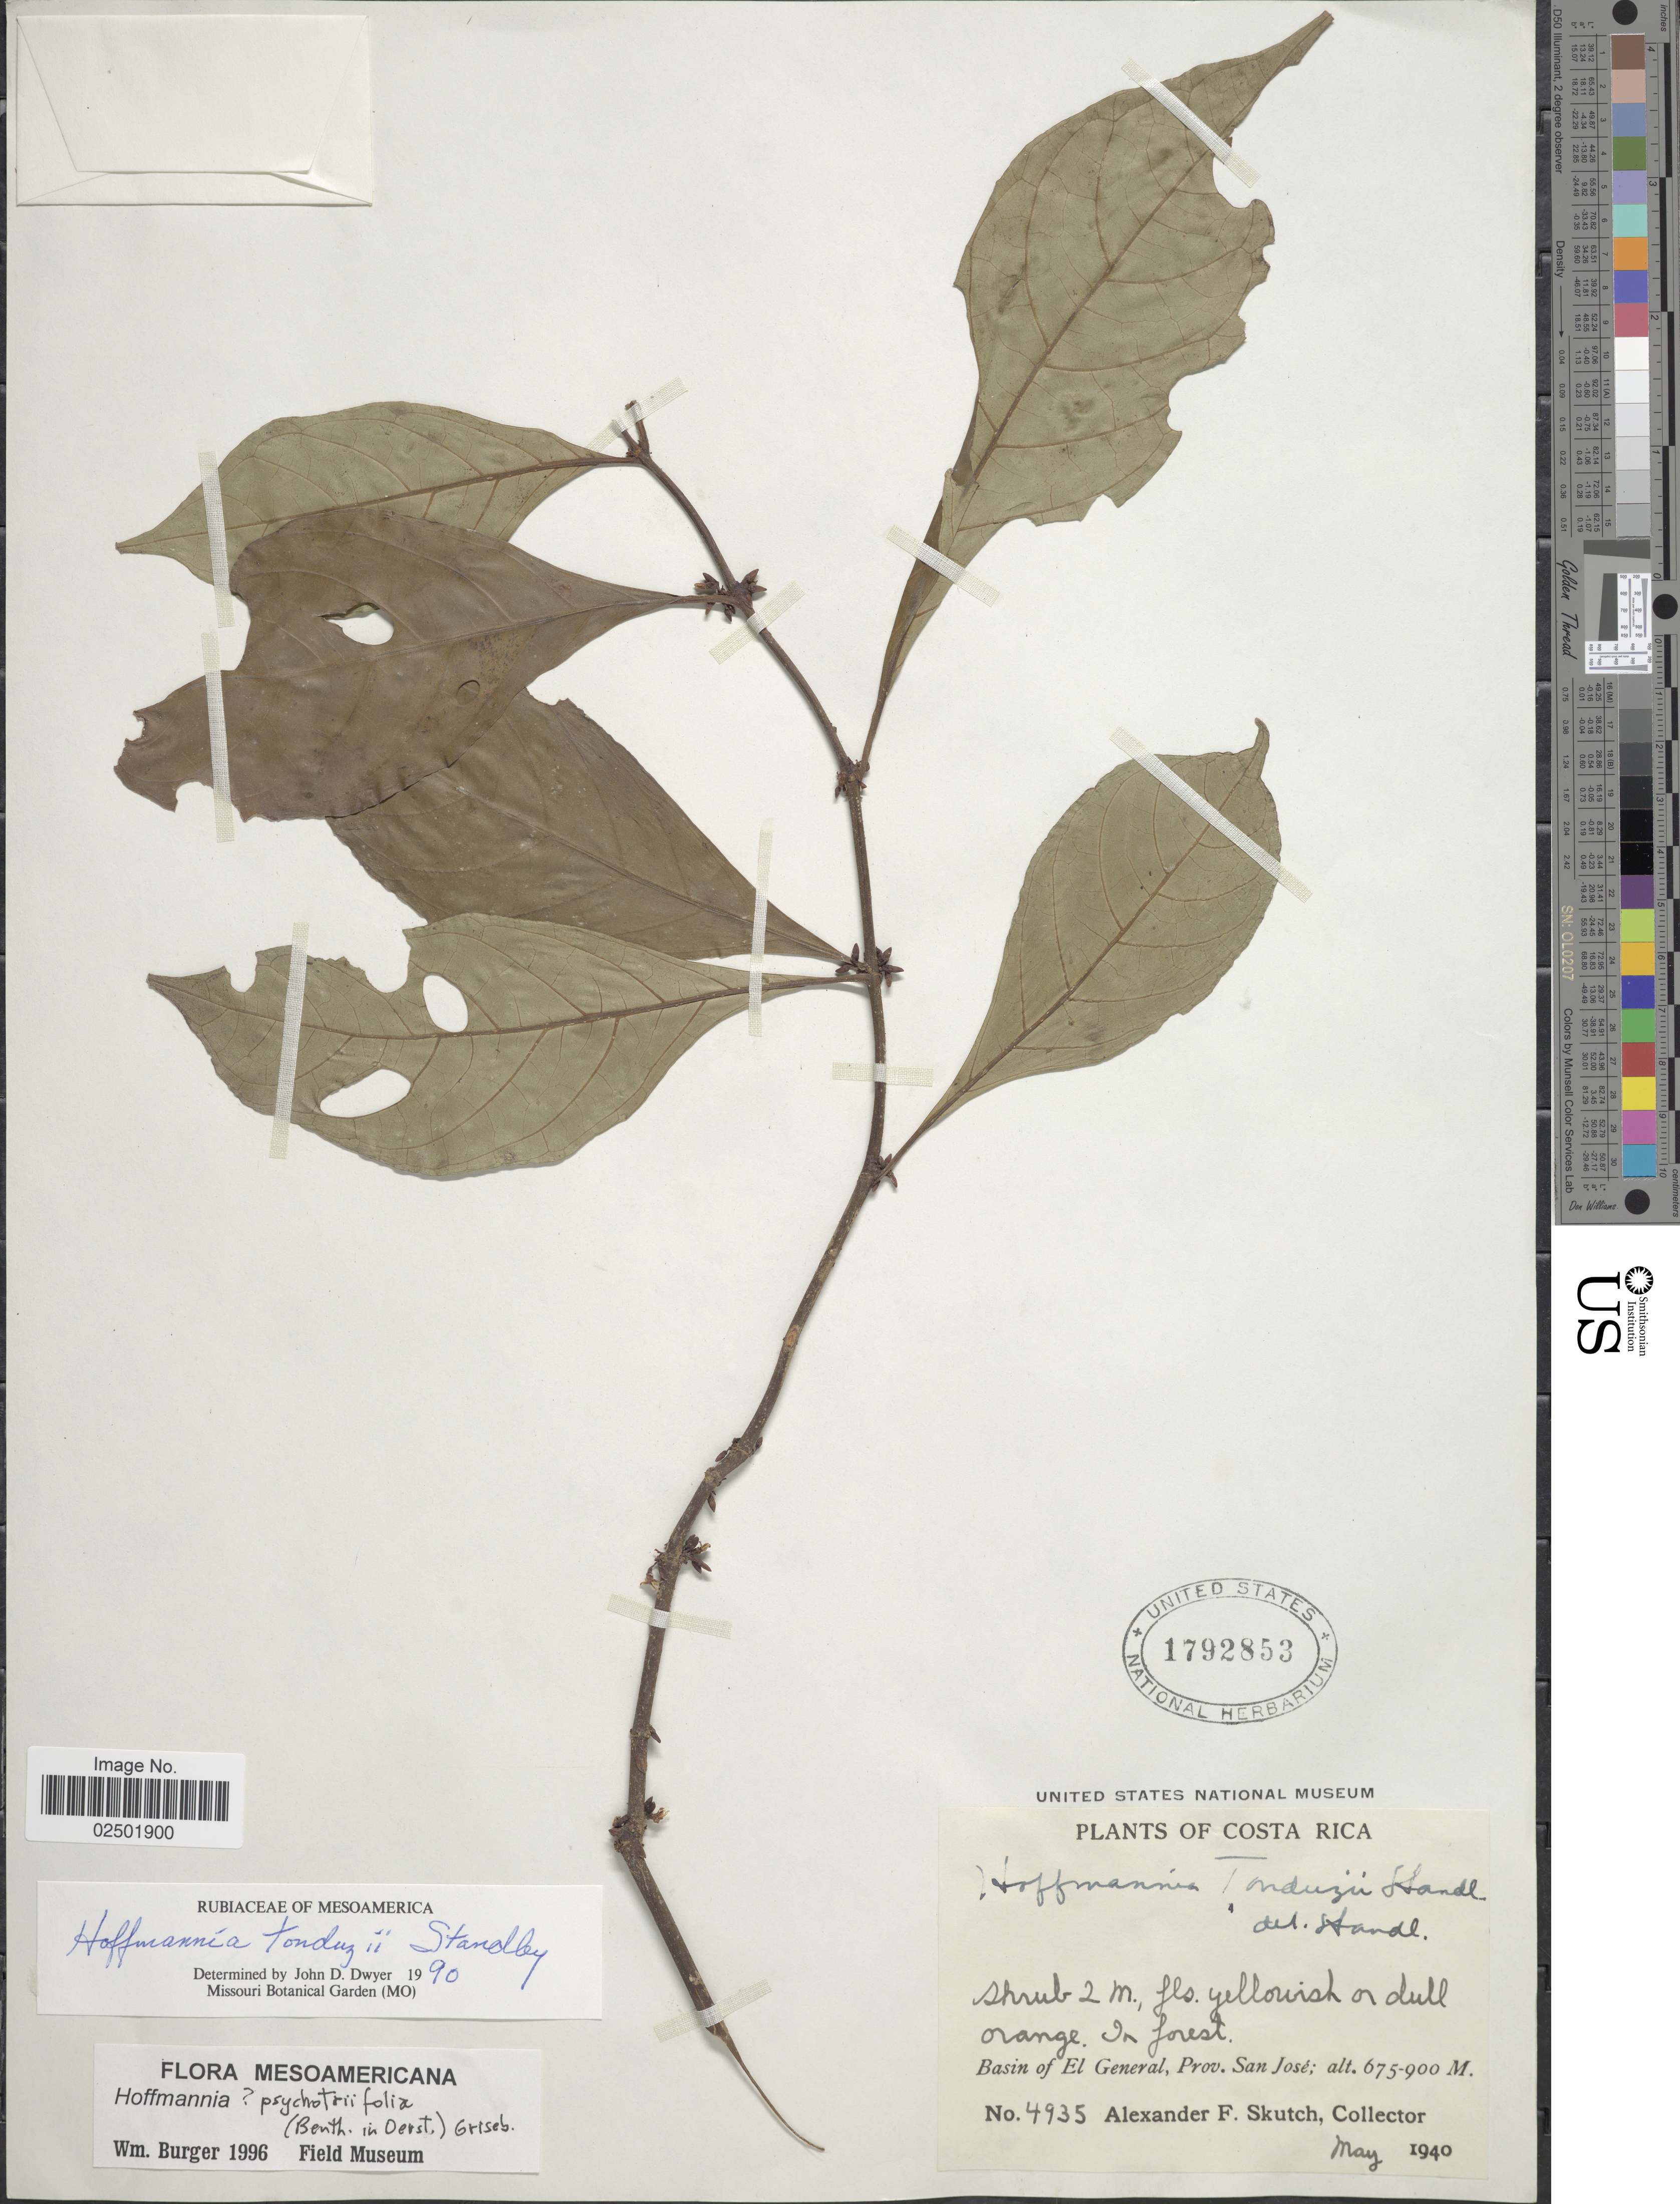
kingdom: Plantae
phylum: Tracheophyta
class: Magnoliopsida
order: Gentianales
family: Rubiaceae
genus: Hoffmannia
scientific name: Hoffmannia psychotriifolia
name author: (Benth.) Griseb.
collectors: A. F. Skutch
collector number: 4935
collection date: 1940-05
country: Costa Rica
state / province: San José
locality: Basin of El General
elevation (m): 675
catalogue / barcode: US 1792853